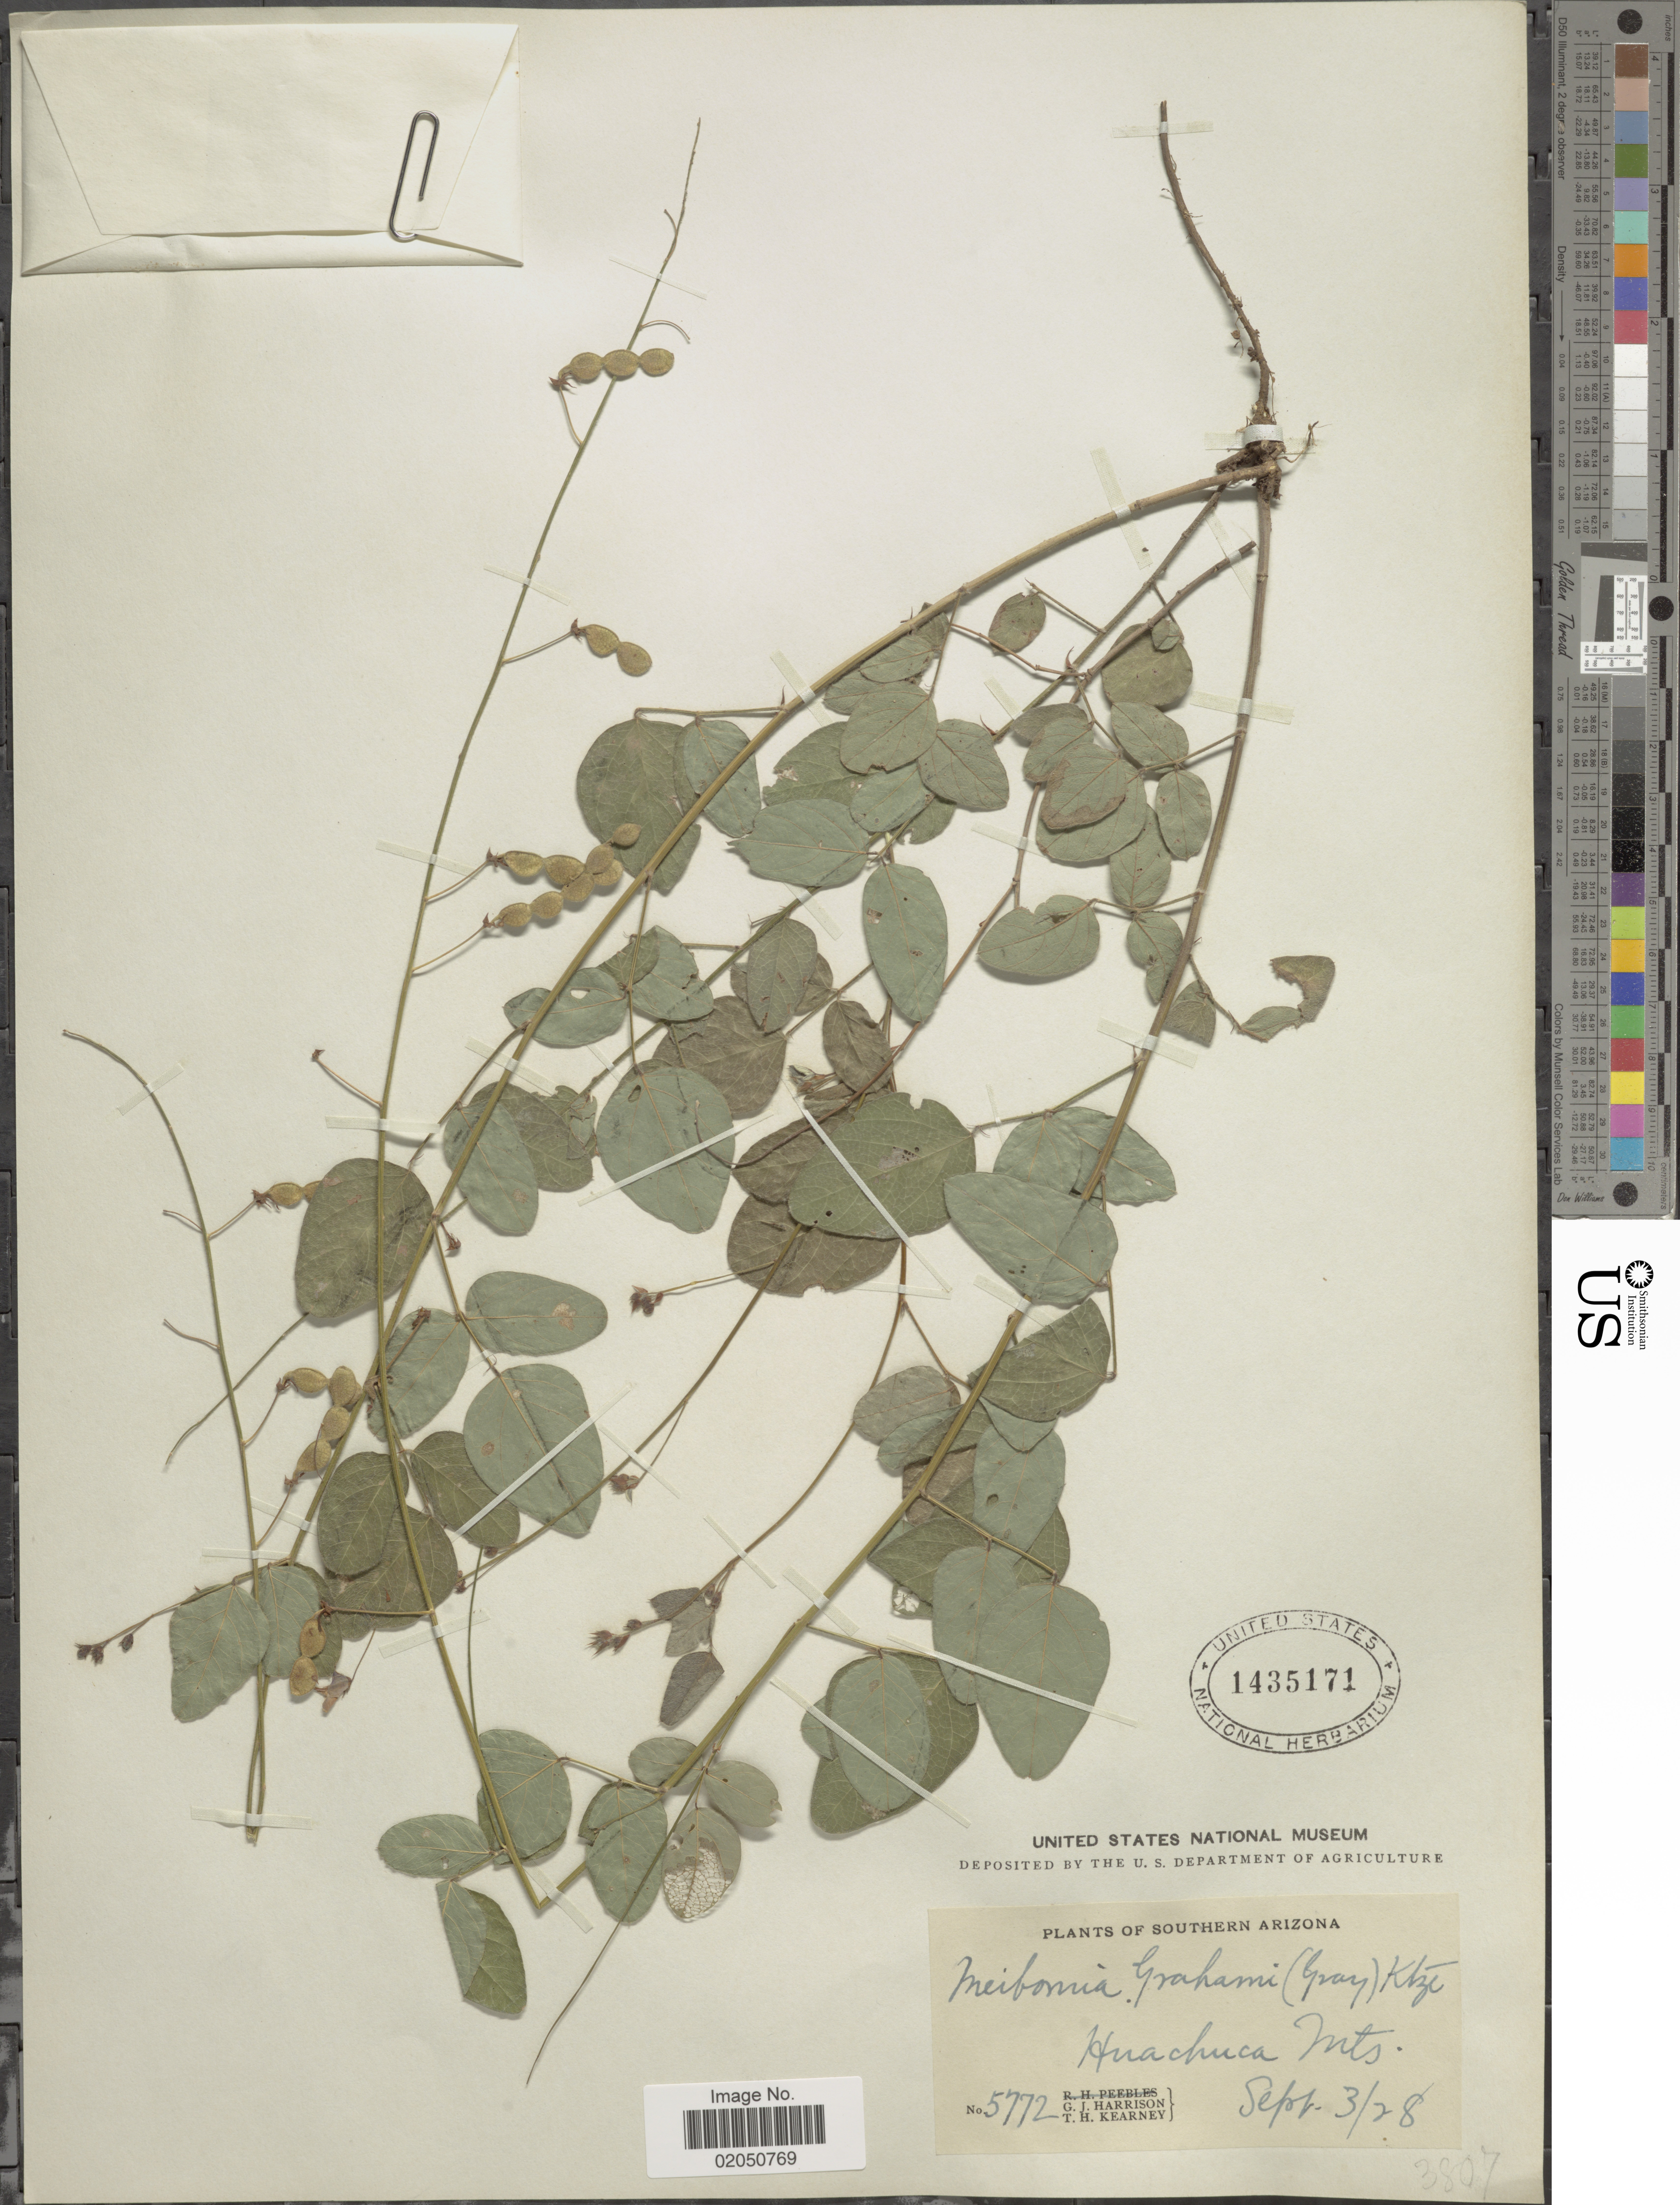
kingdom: Plantae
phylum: Tracheophyta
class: Magnoliopsida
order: Fabales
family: Fabaceae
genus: Desmodium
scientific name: Desmodium grahamii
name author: A. Gray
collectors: G. J. Harrison & T. H. Kearney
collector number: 5772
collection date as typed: Transcribed d/m/y: 3/9/28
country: United States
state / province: Arizona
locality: Southern Arizona, Huachuca Mts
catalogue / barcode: US 1435171